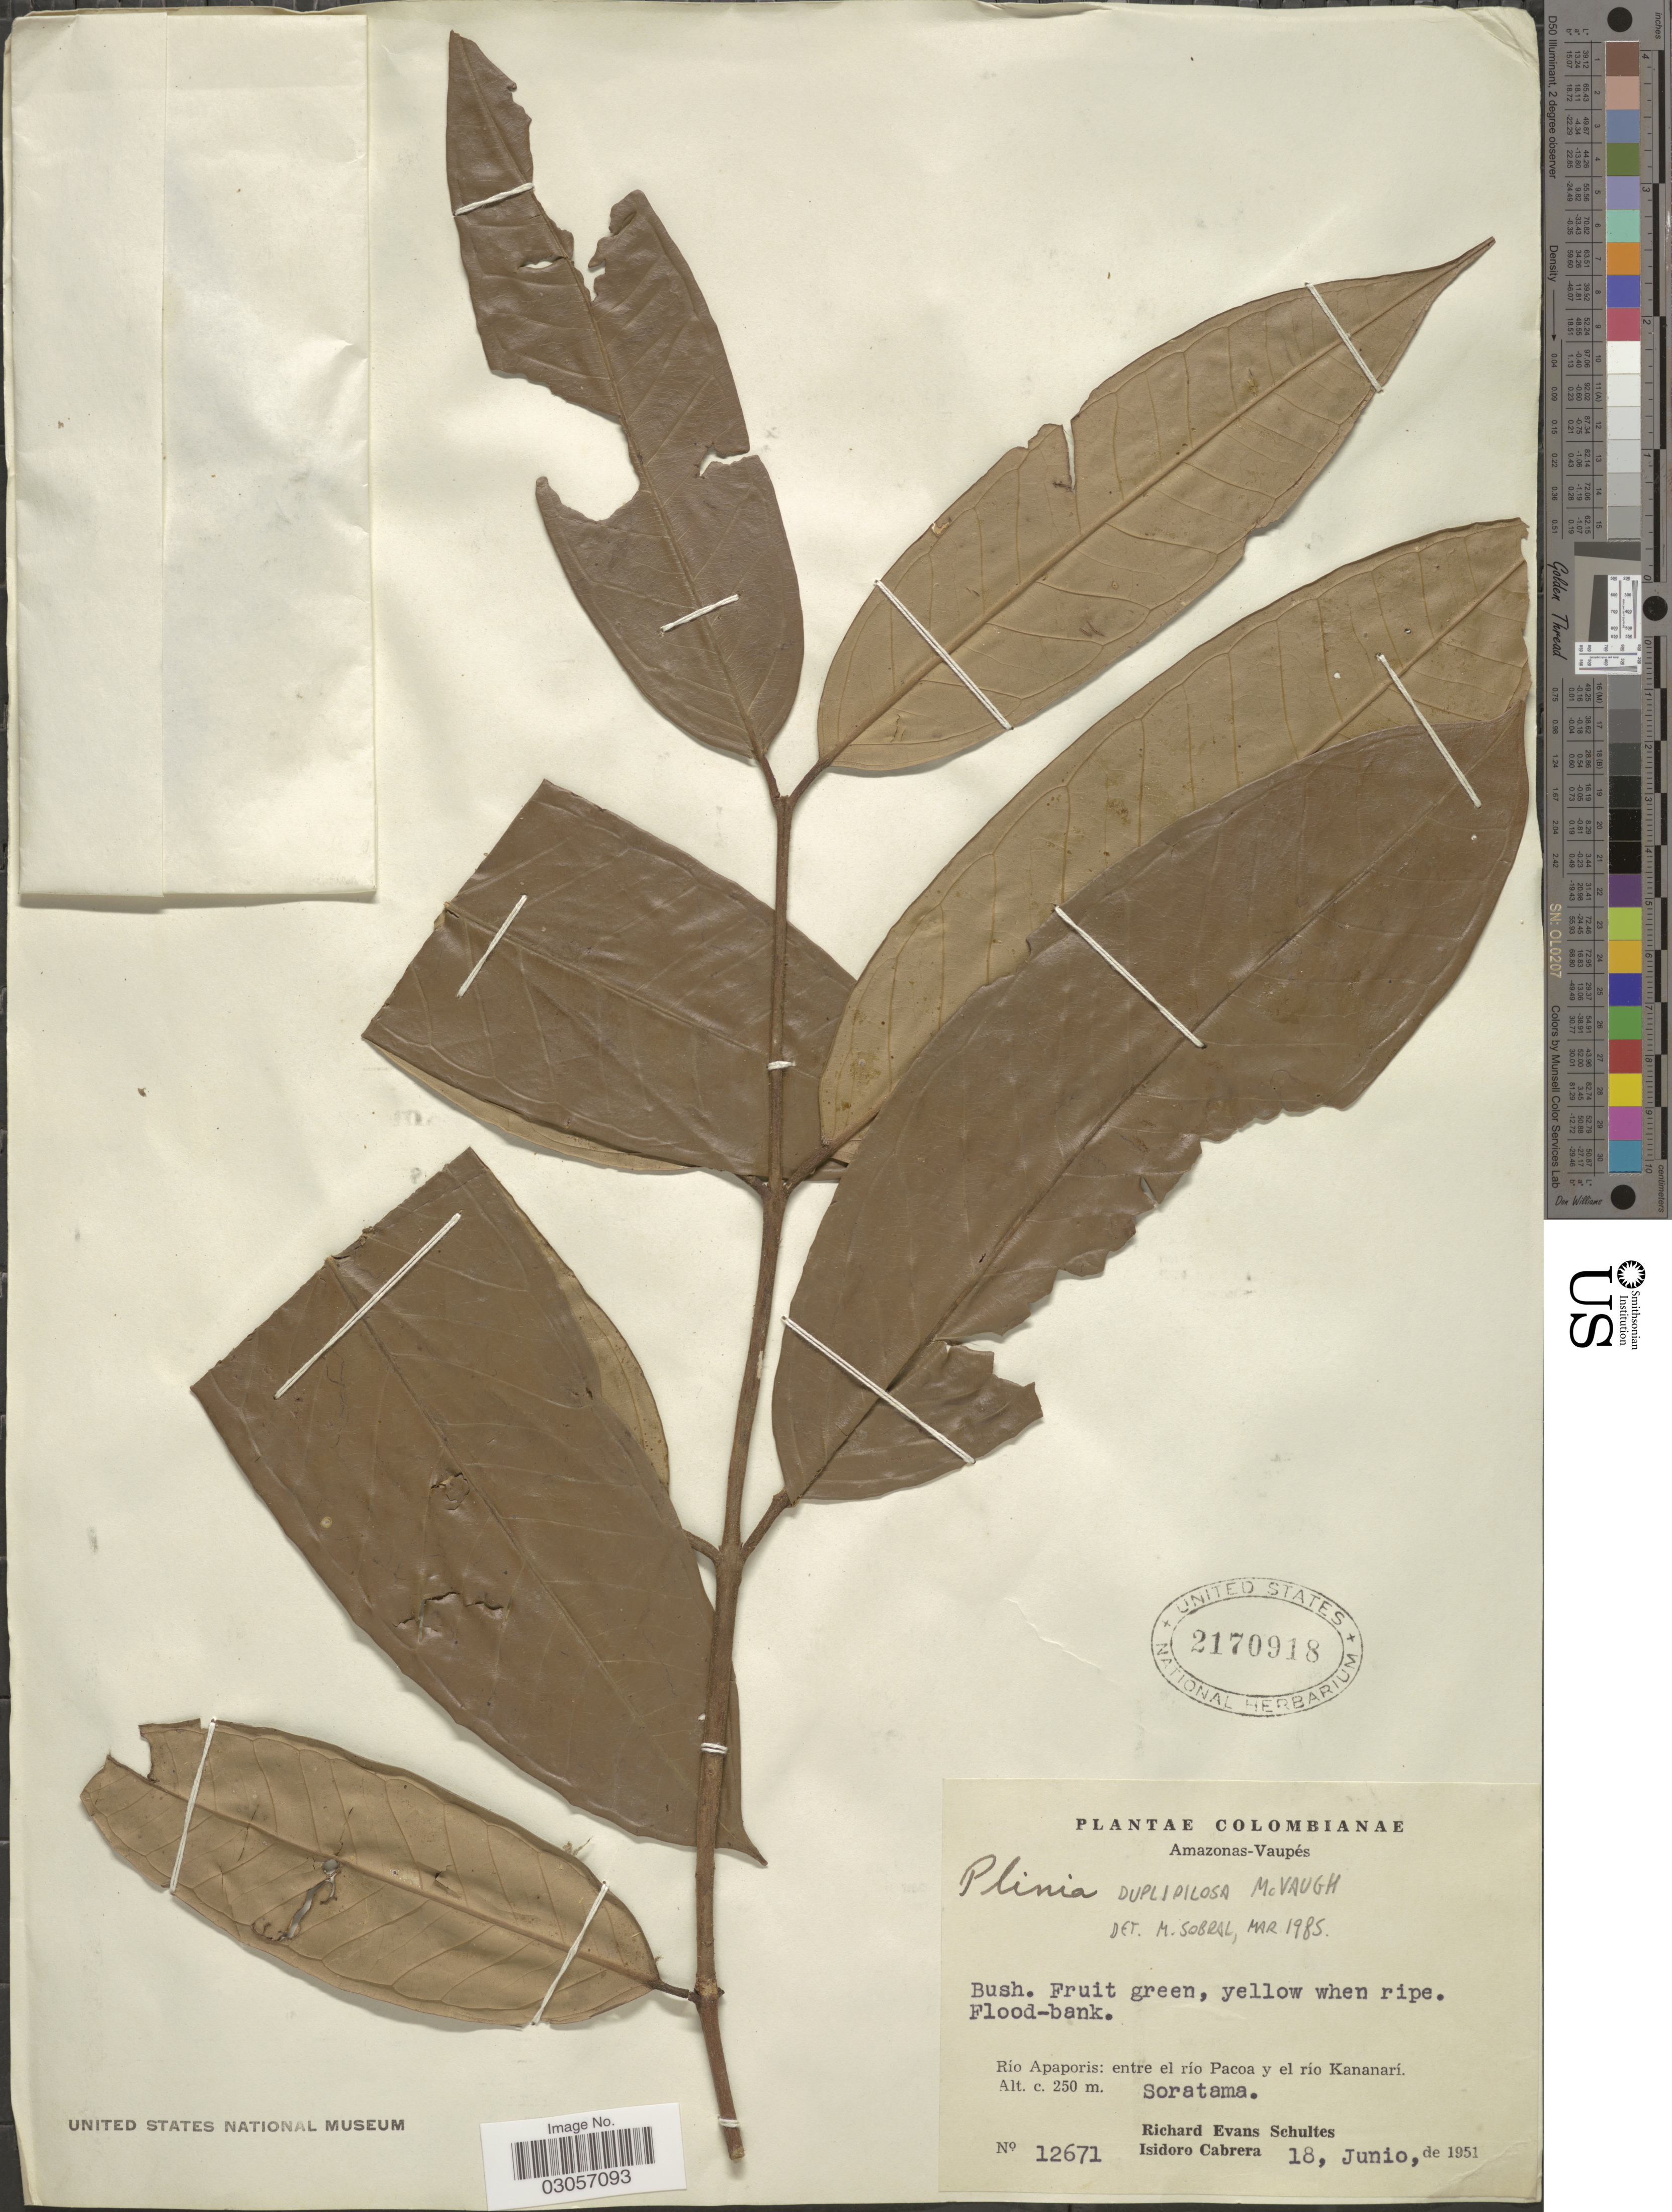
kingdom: Plantae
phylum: Tracheophyta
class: Magnoliopsida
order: Myrtales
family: Myrtaceae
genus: Plinia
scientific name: Plinia duplipilosa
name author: McVaugh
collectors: R. E. Schultes & I. Cabrera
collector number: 12671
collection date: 1951-06-18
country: Colombia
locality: Amzonas-Vaupés, Río Apaporis: entre río Pacoa y el rio Kananarí, Soratama.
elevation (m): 250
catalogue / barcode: US 2170918